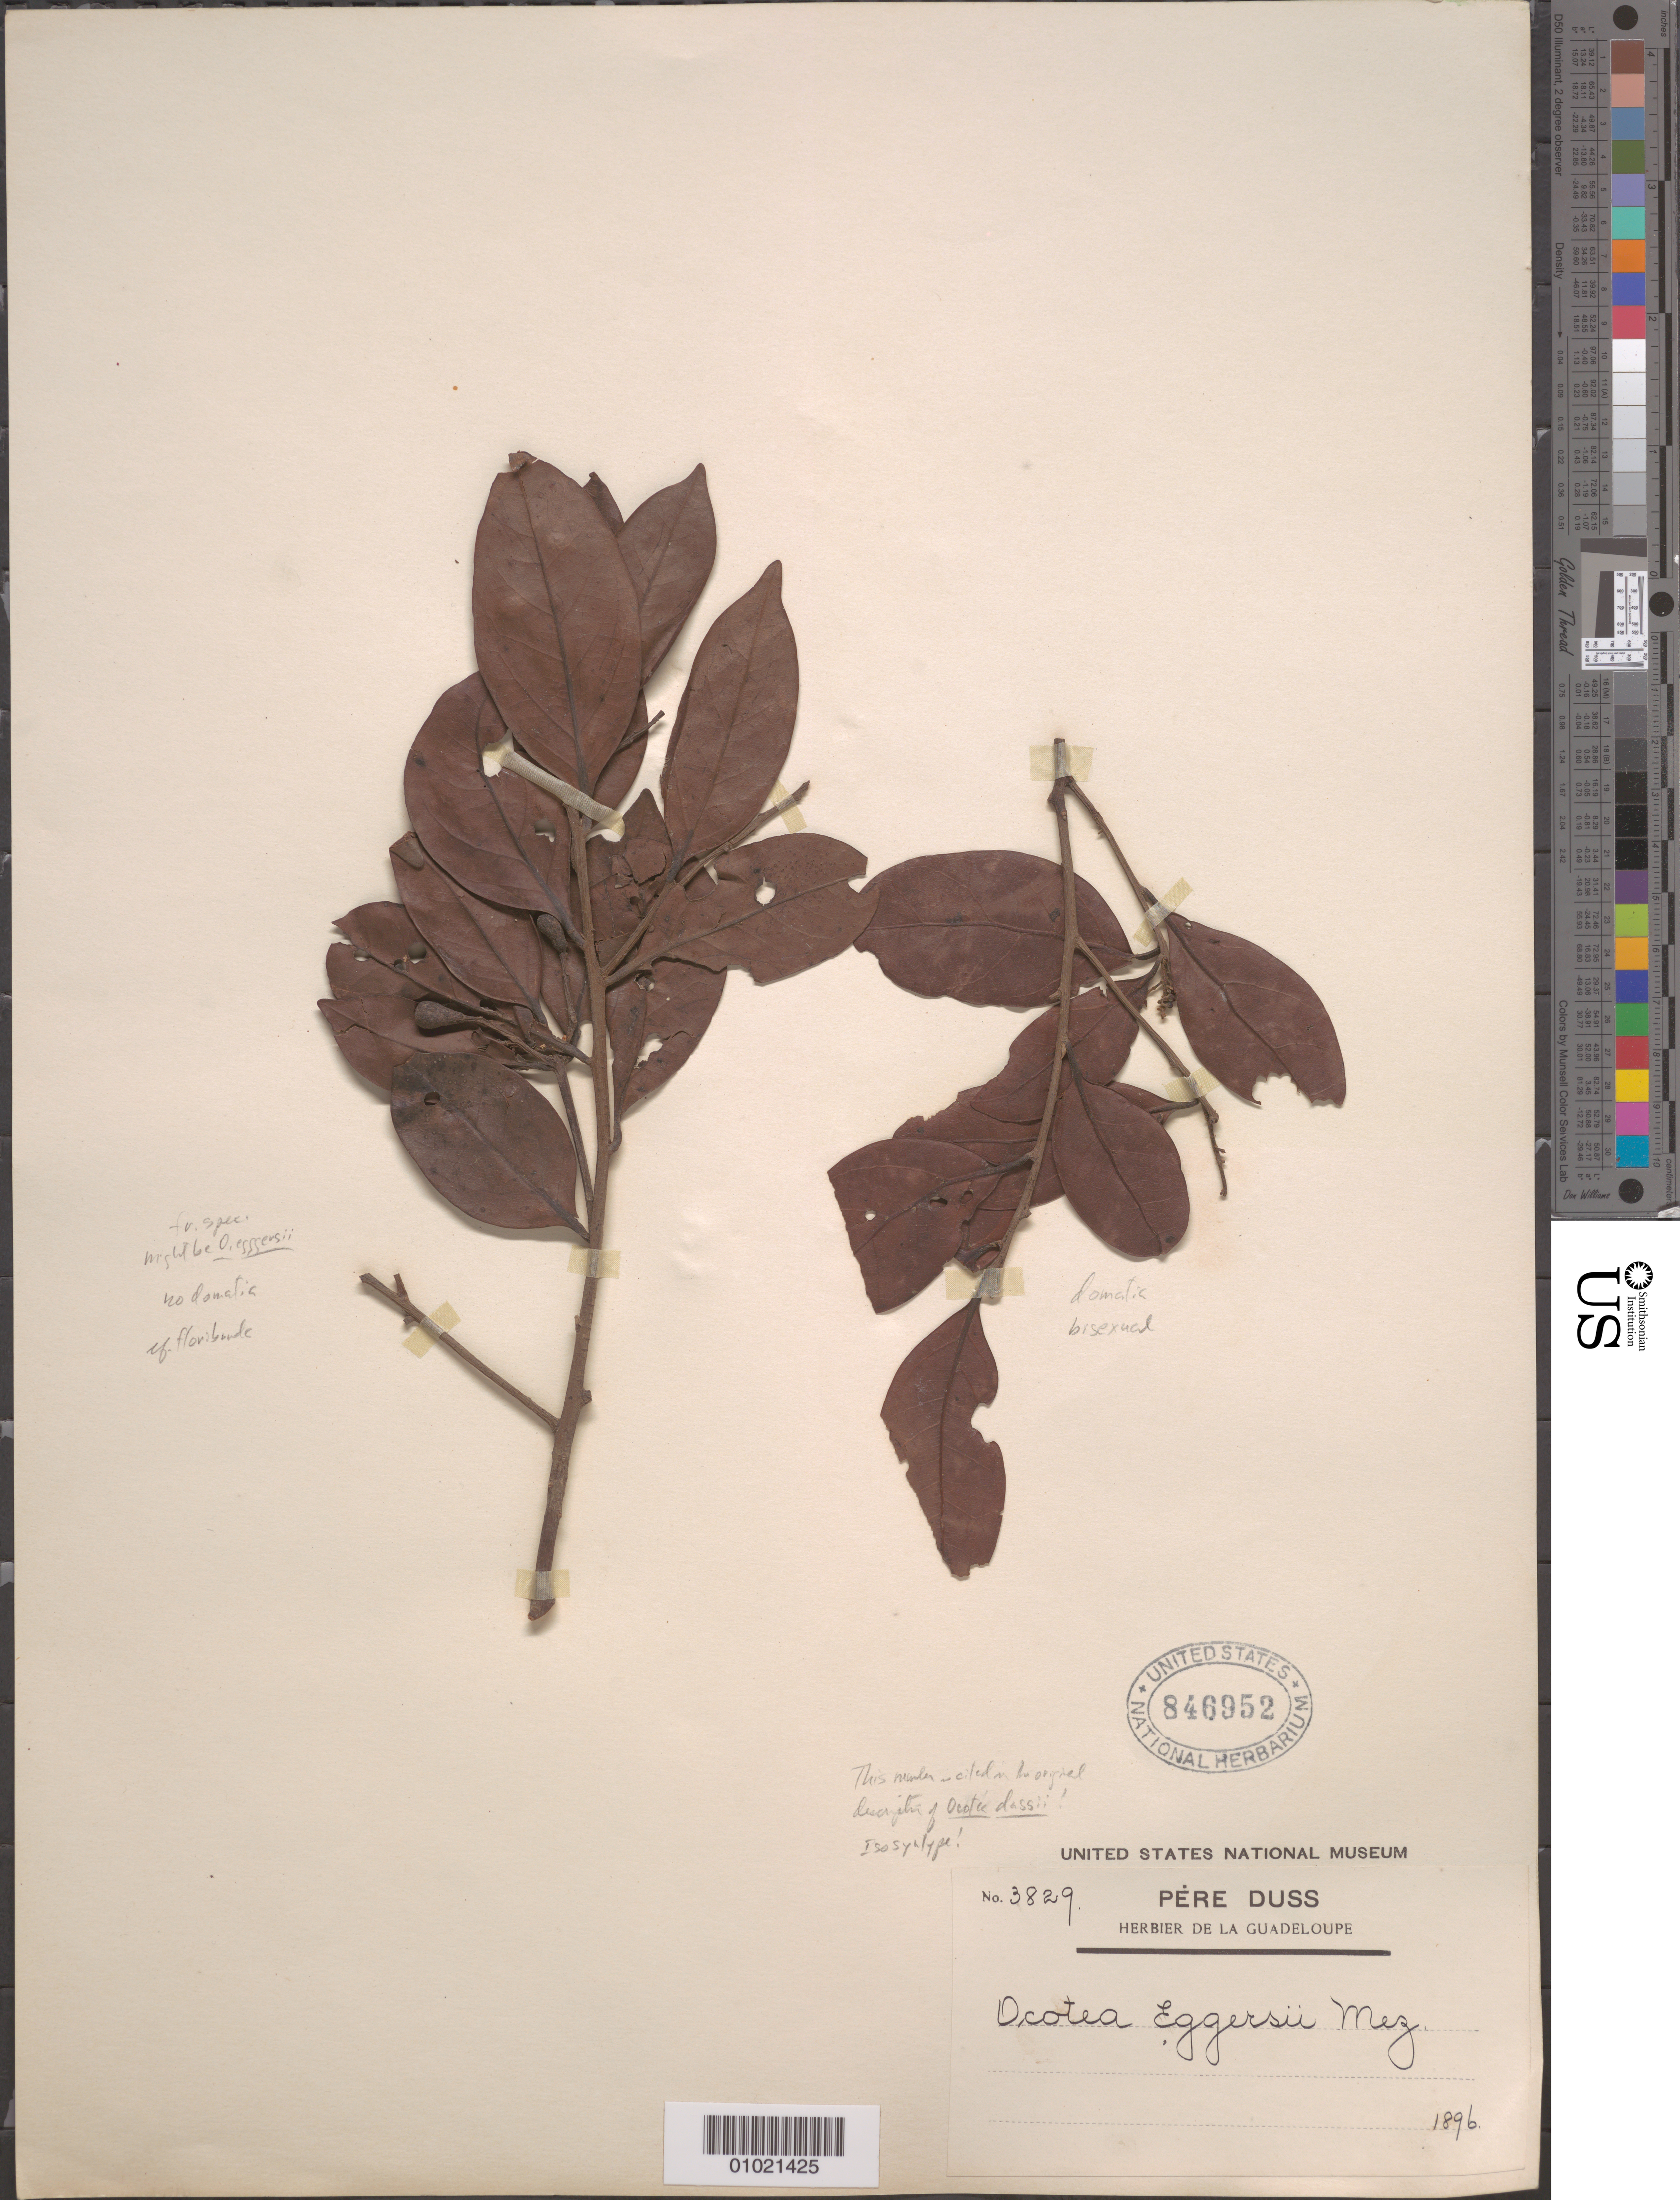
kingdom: Plantae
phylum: Tracheophyta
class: Magnoliopsida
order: Laurales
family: Lauraceae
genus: Ocotea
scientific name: Ocotea eggersiana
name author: Mez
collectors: Père Duss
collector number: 3829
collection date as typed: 1896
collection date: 1896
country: Guadeloupe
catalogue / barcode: US 846952